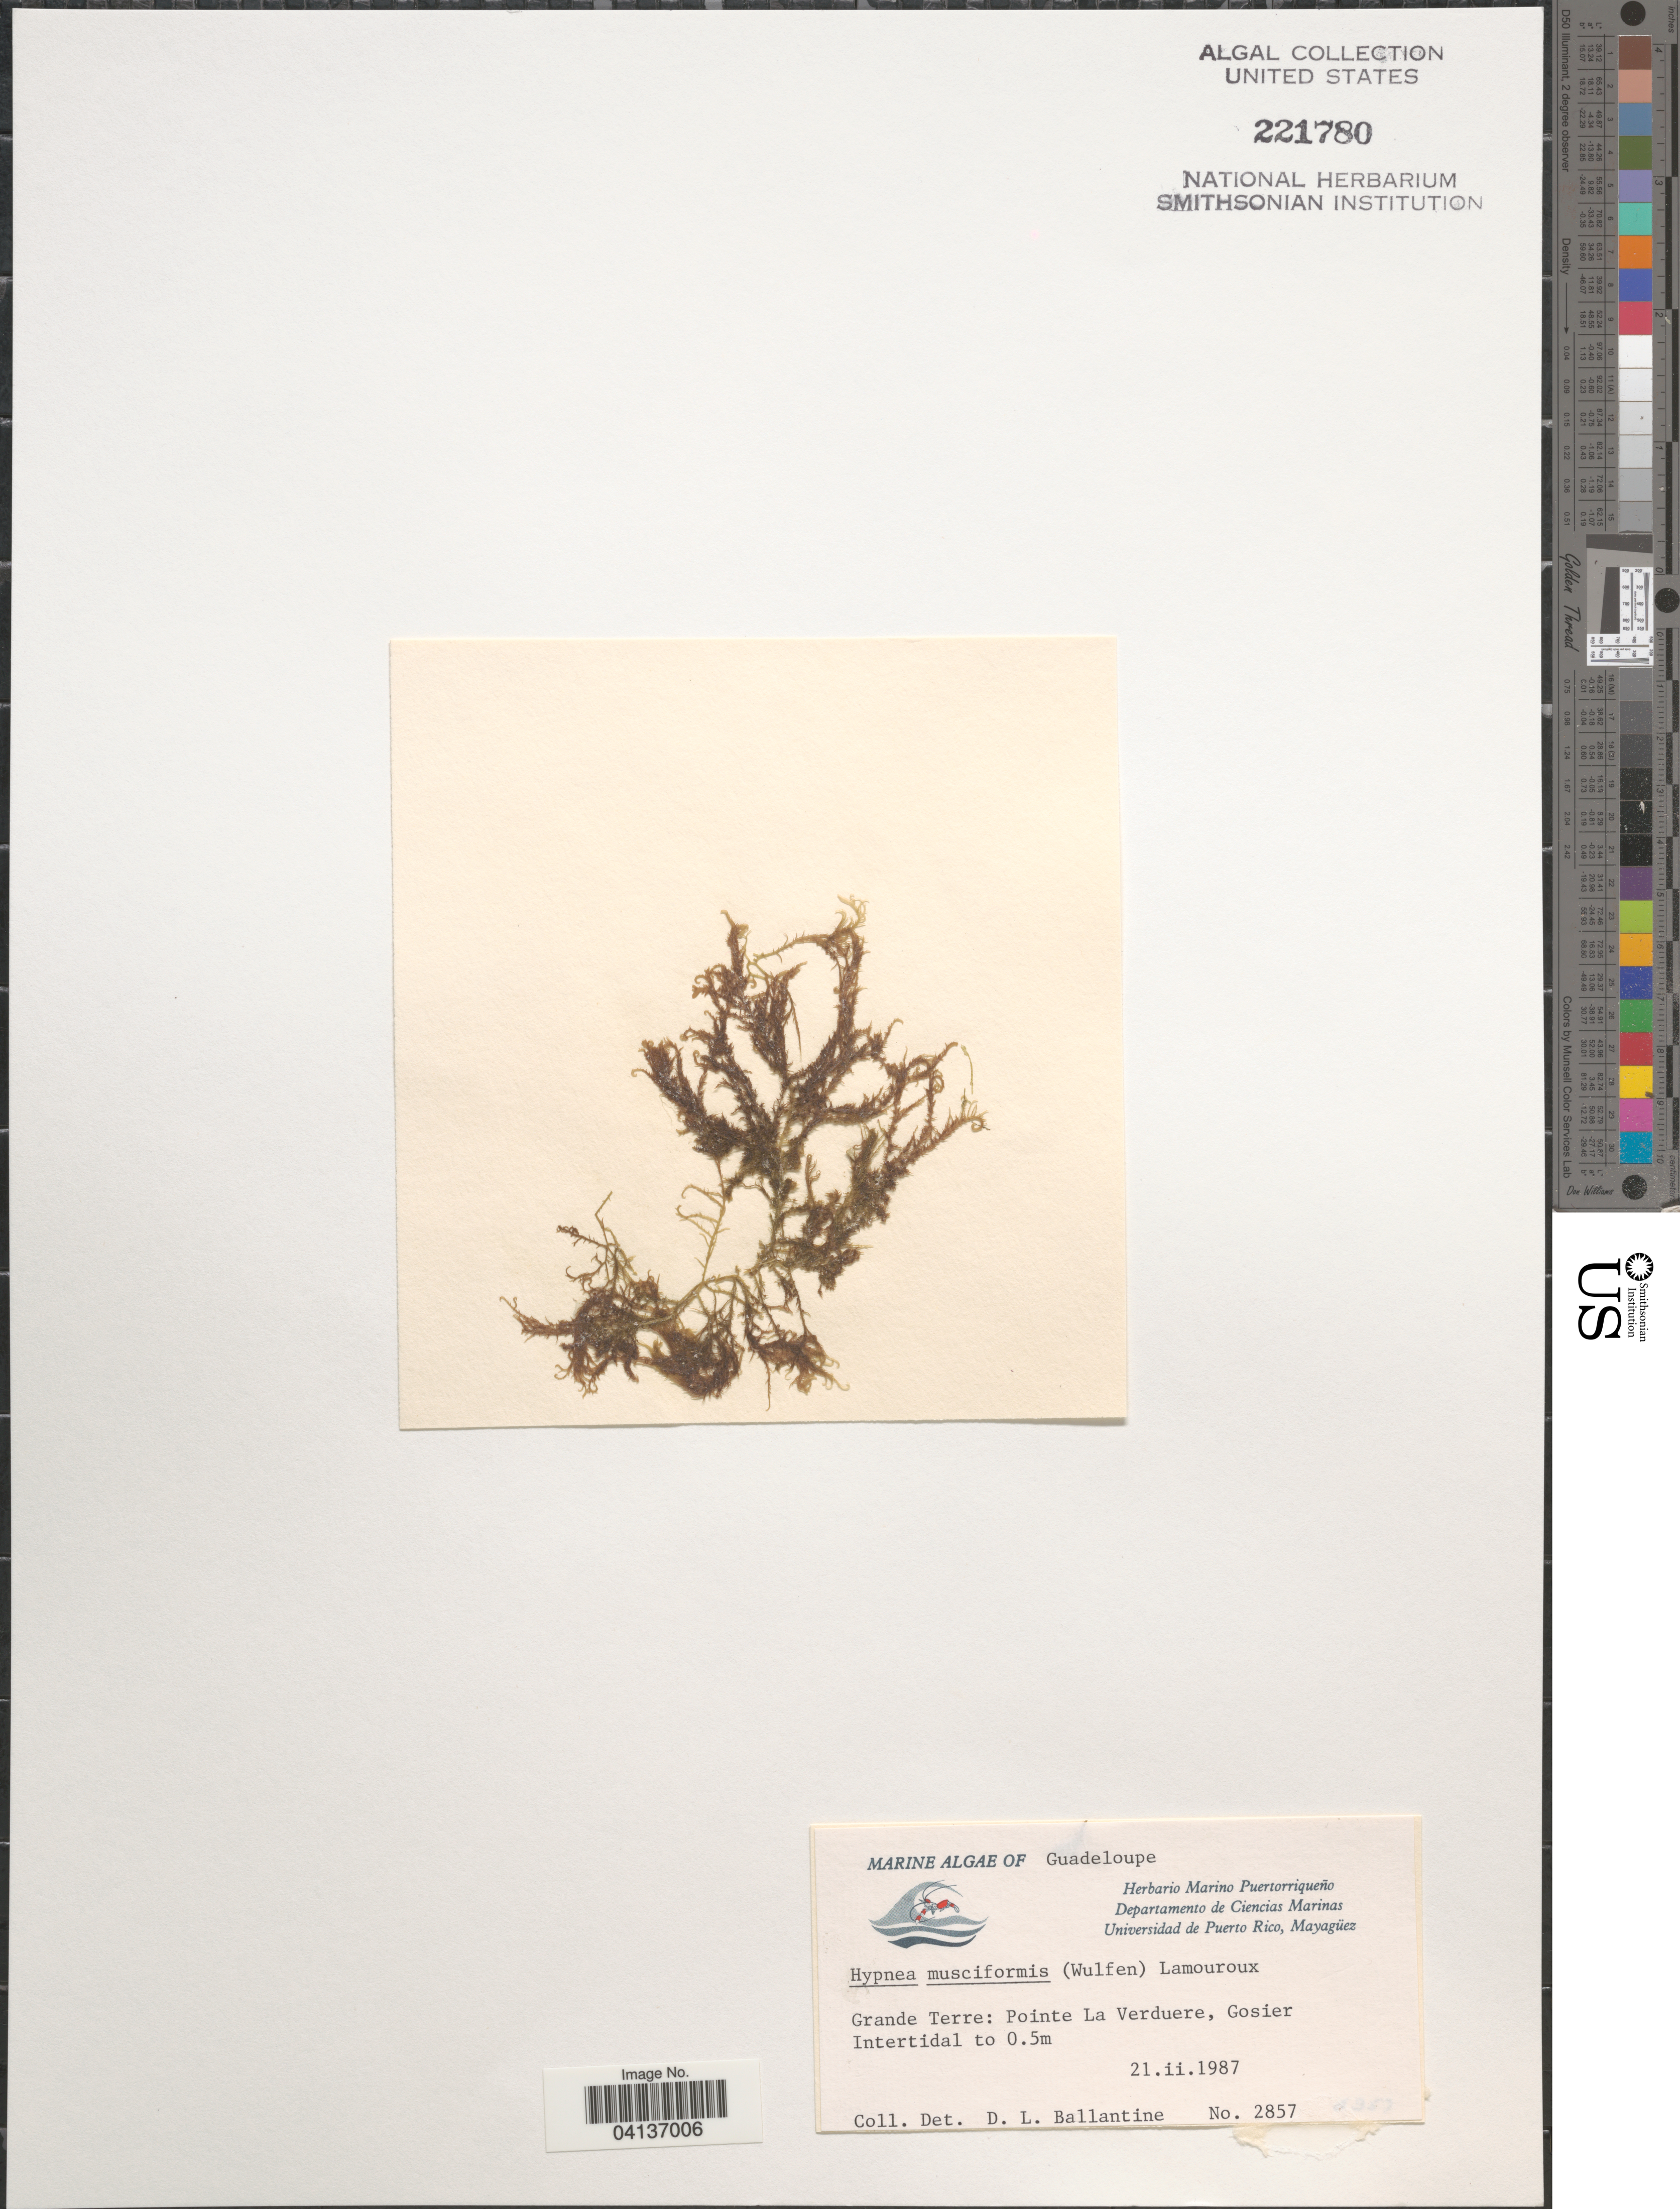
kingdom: Plantae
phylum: Rhodophyta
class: Florideophyceae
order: Gigartinales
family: Cystocloniaceae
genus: Hypnea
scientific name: Hypnea musciformis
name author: (Wulfen) J.V.Lamouroux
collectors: D.L. Ballantine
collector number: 2857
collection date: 1987-02-21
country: Guadeloupe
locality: Grande Terre: Pointe La Verduere, Gosier.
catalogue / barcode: US 221780